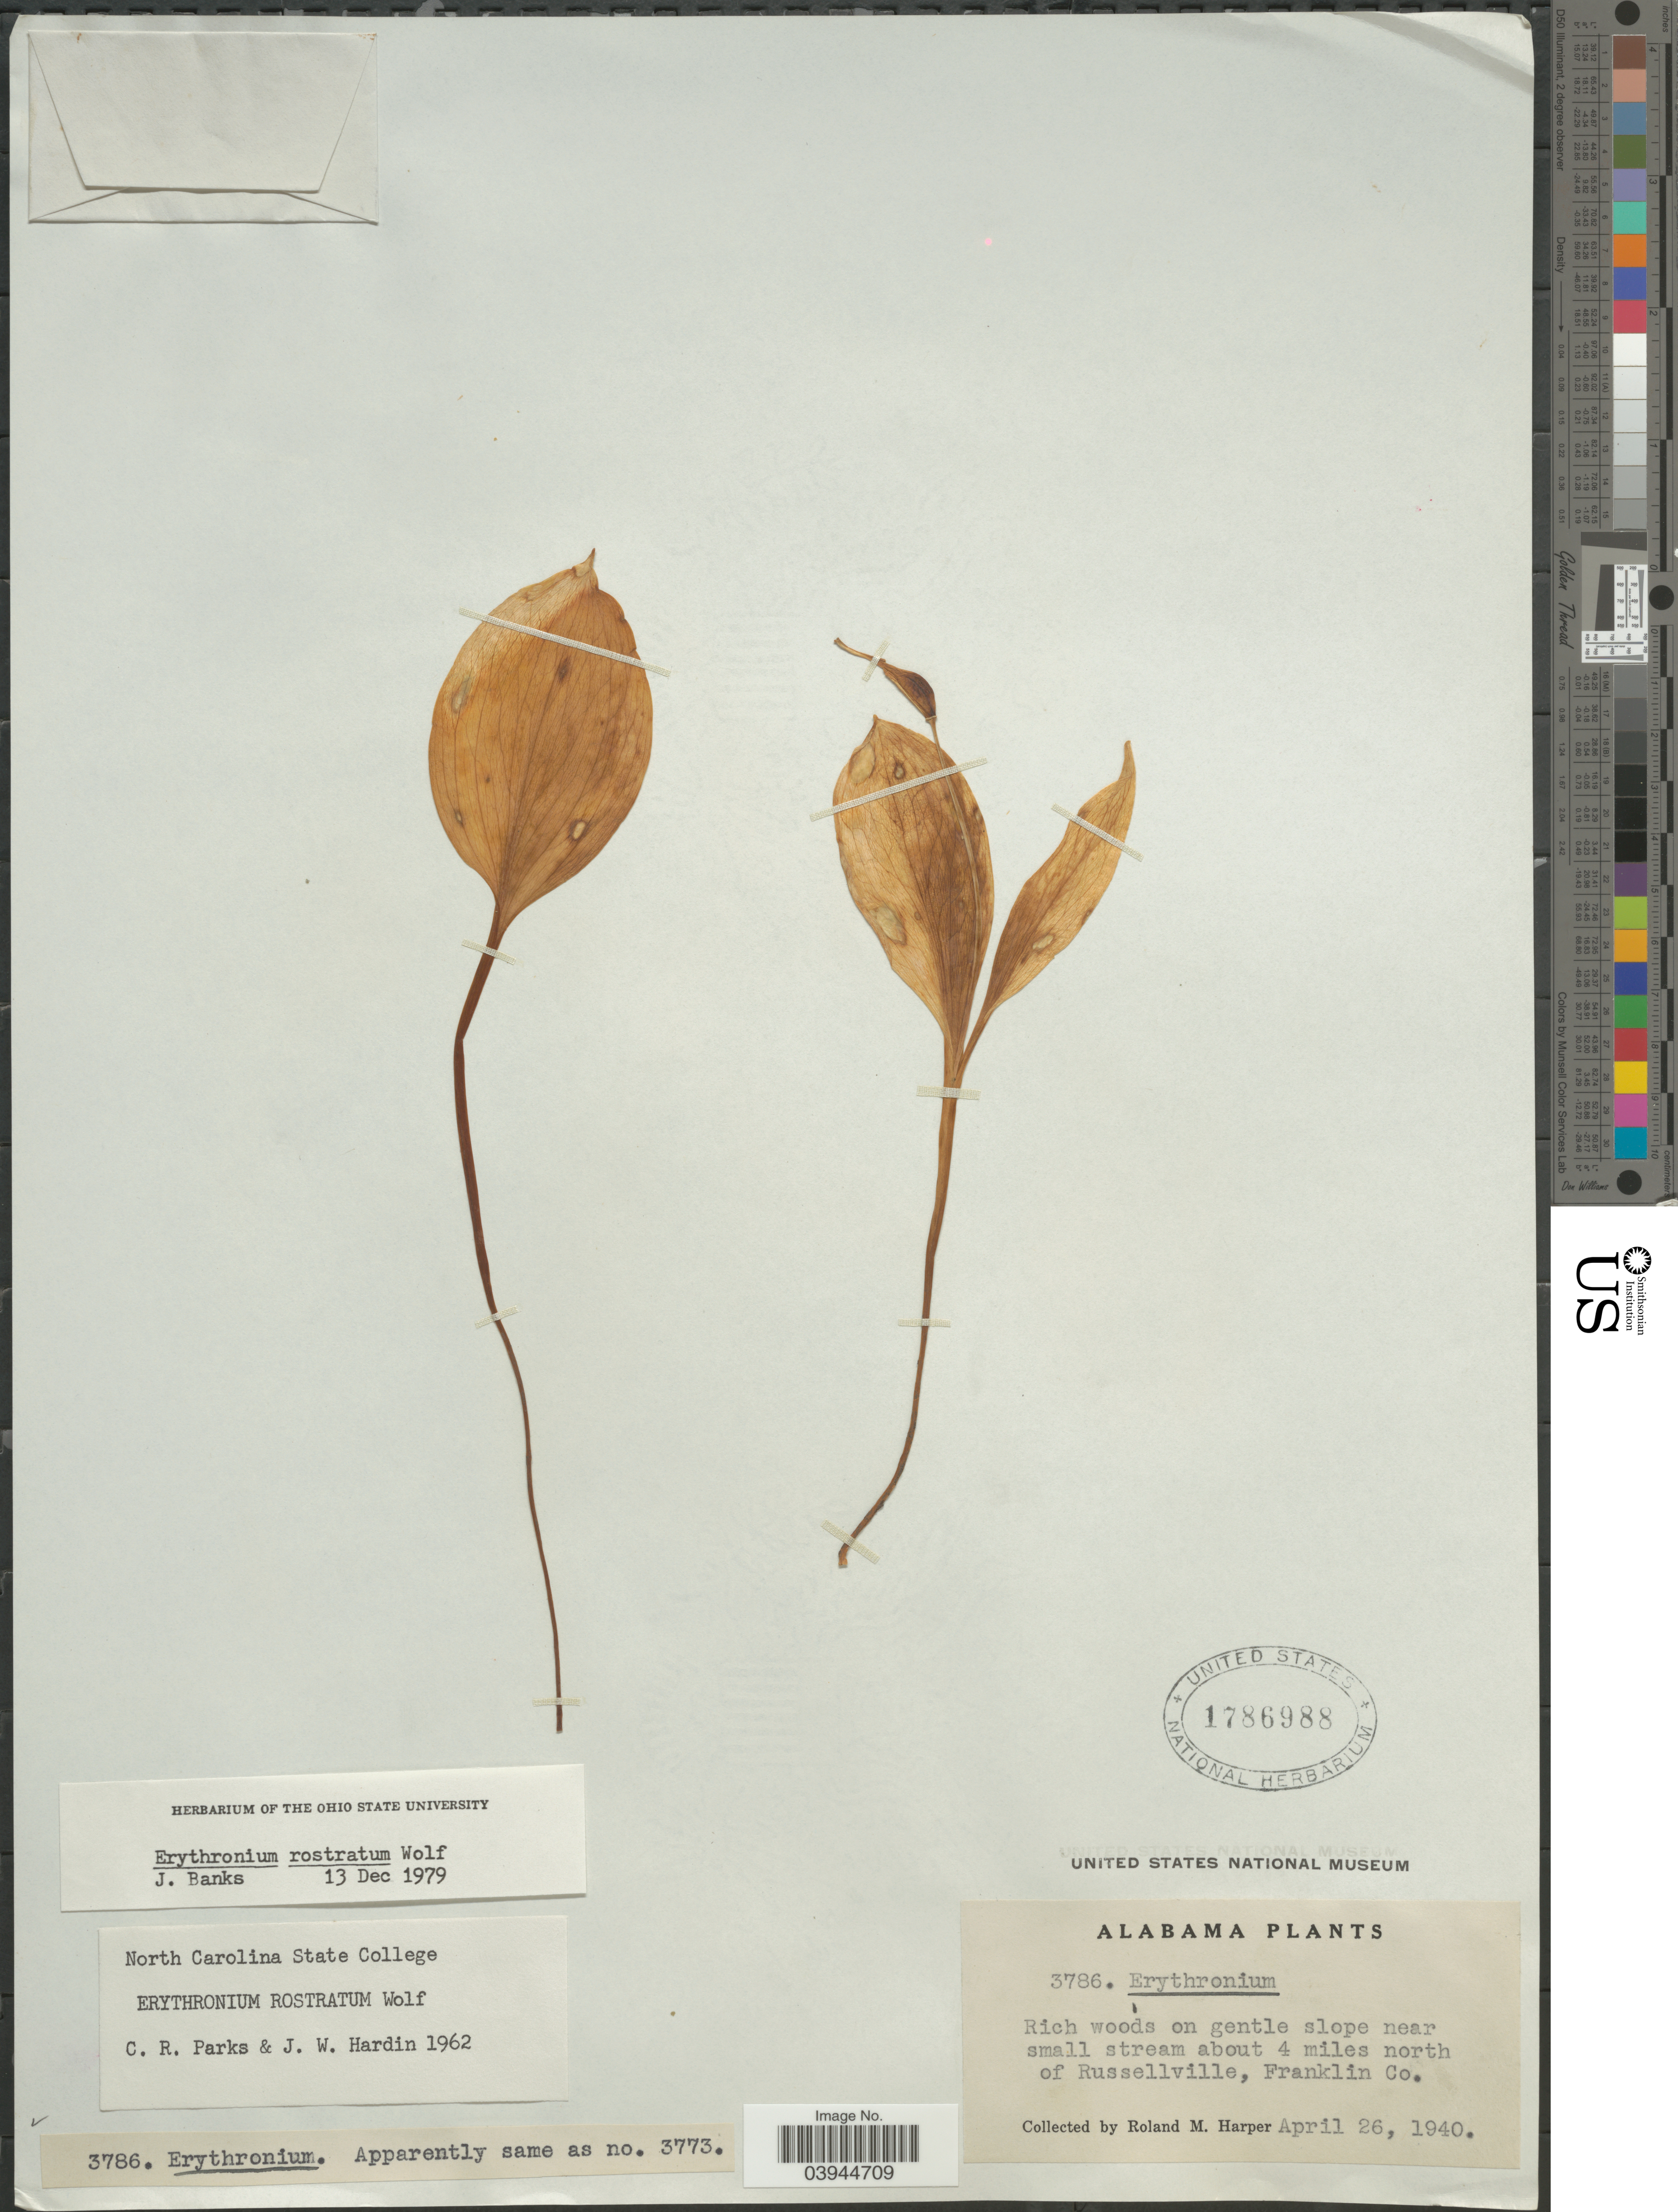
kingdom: Plantae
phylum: Tracheophyta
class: Liliopsida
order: Liliales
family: Liliaceae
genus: Erythronium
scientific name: Erythronium rostratum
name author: W. Wolf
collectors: R. M. Harper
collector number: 3786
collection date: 1940-04-26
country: United States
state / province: Alabama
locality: Rich woods on gentle slope near small stream about 4 miles north of Russellville, Franklin Co.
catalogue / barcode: US 1786988